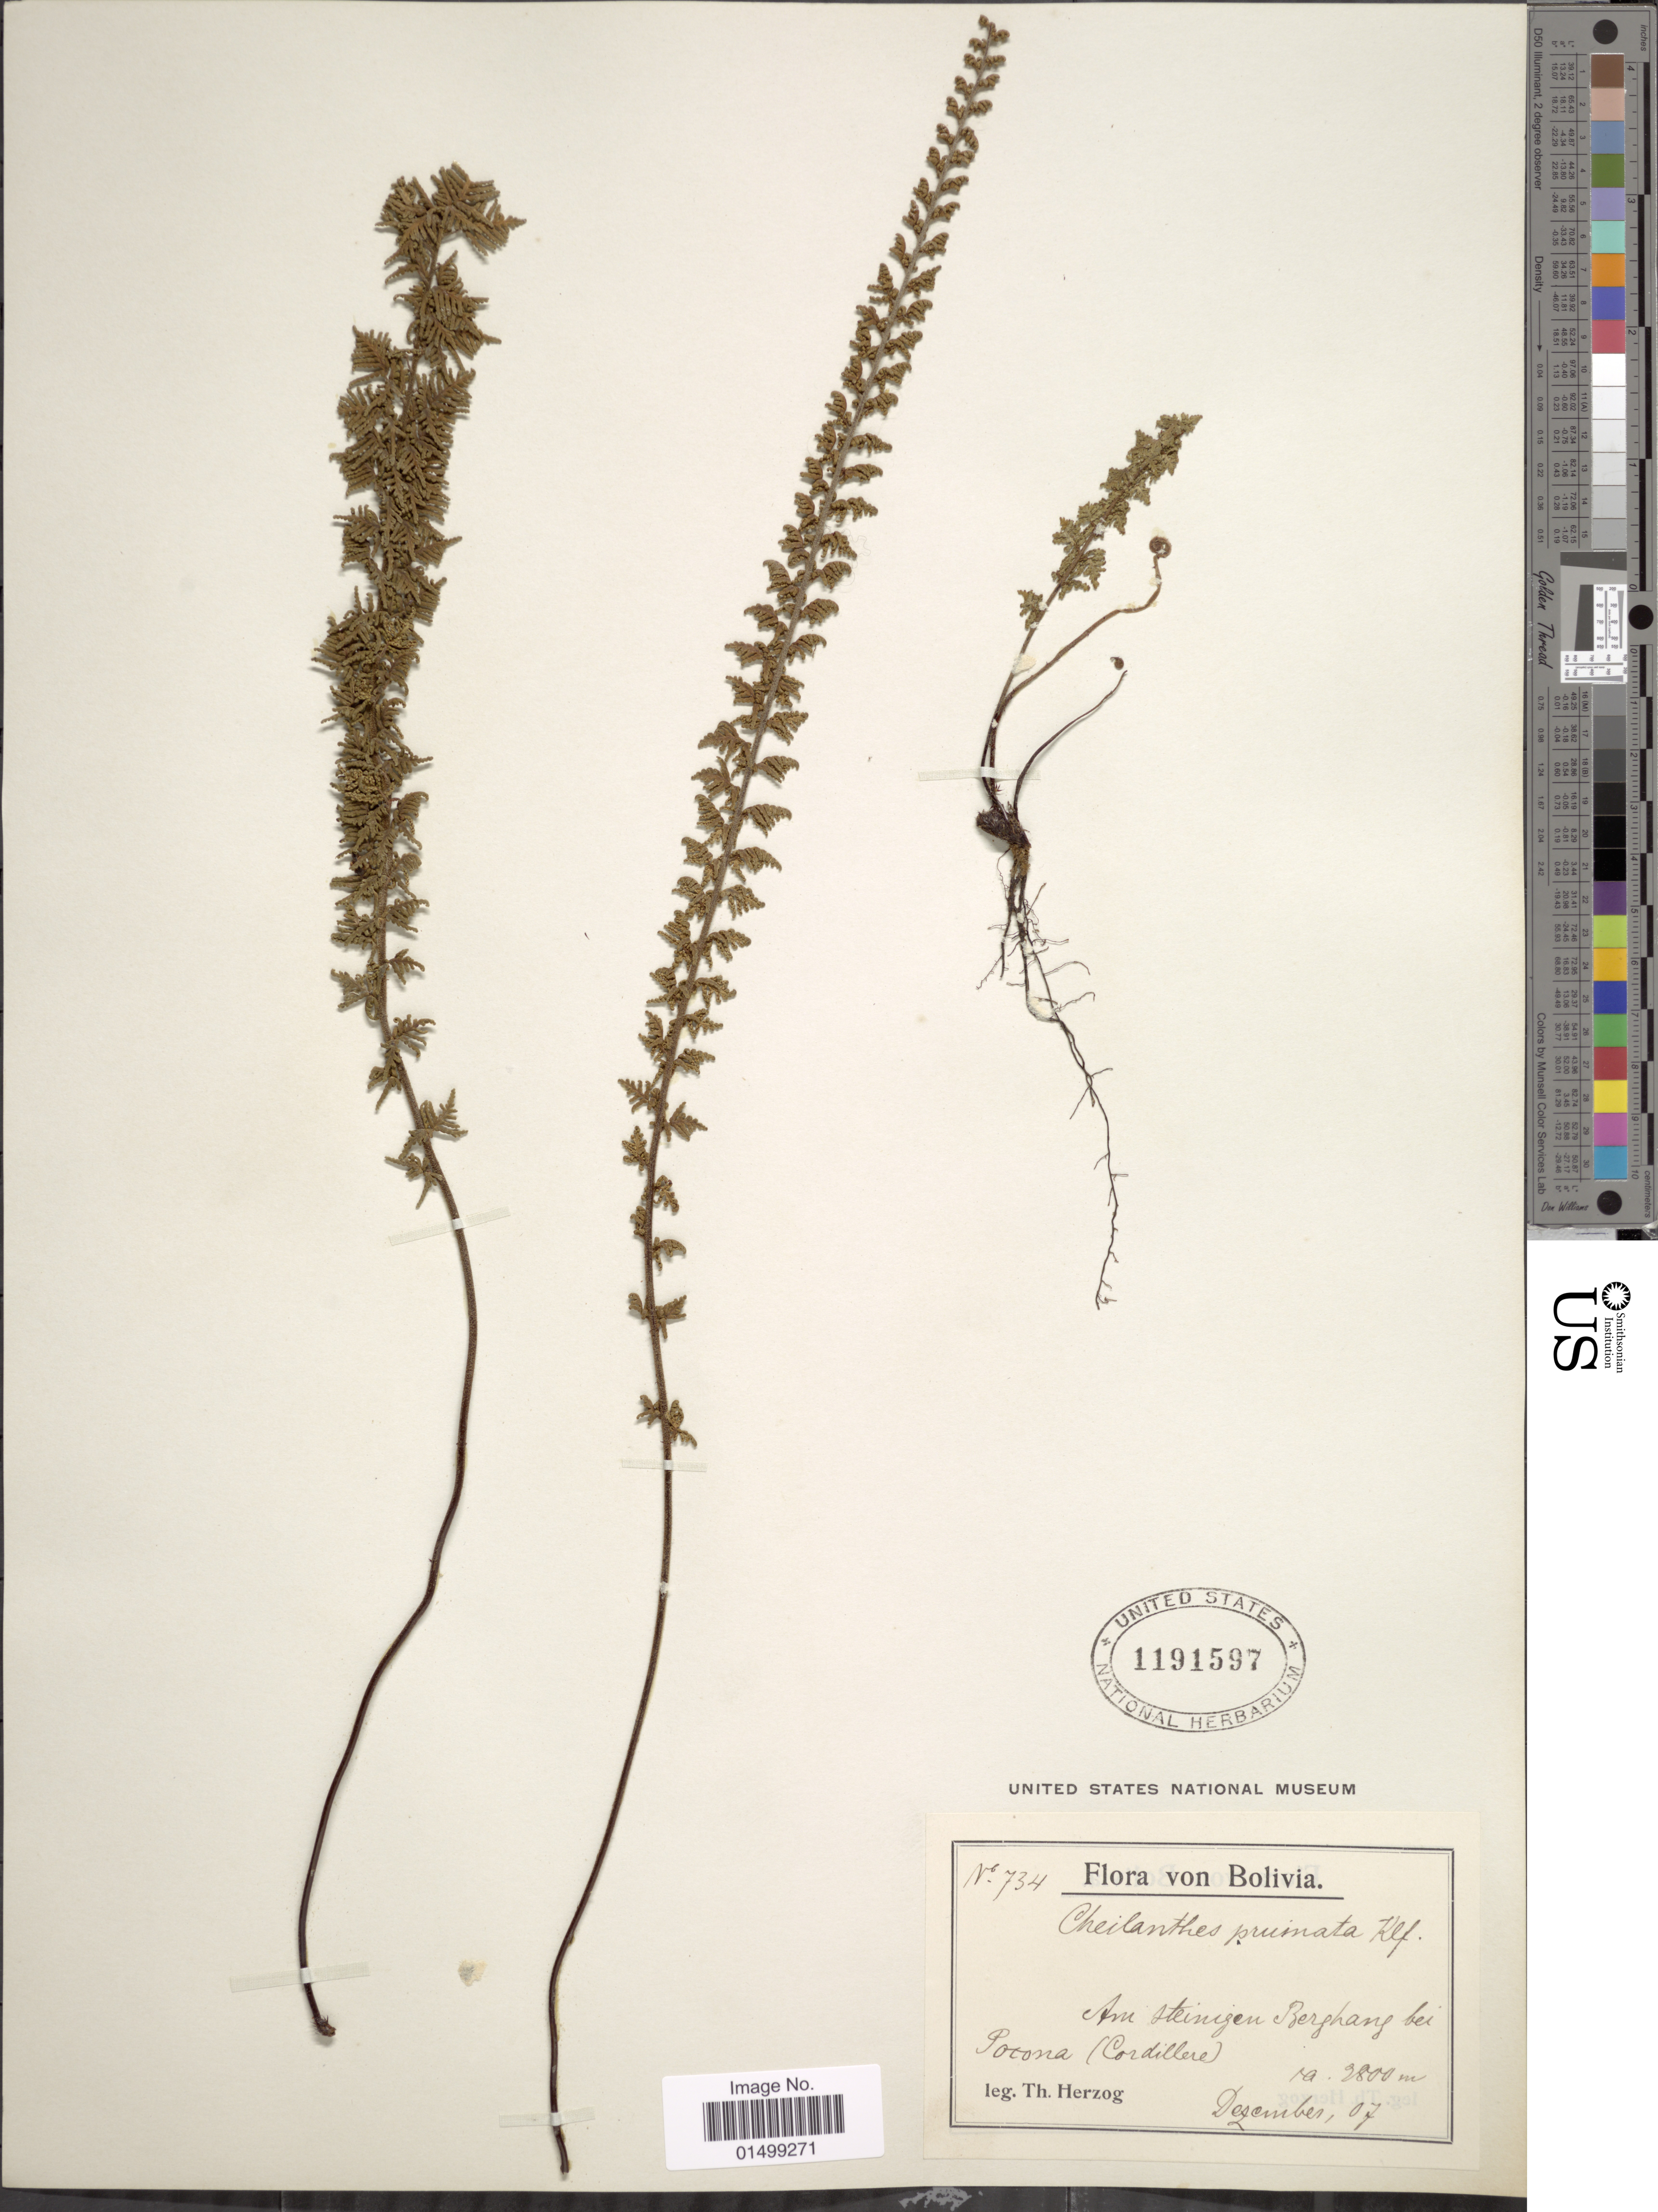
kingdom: Plantae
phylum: Tracheophyta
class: Polypodiopsida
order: Polypodiales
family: Pteridaceae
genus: Cheilanthes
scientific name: Cheilanthes pruinata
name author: Kaulf.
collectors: T. K. J. Herzog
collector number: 734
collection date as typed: Transcribed d/m/y: /12/7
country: Bolivia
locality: Am steinigen Berghang bei Pocona (Cordillera).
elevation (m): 2800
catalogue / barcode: US 1191597